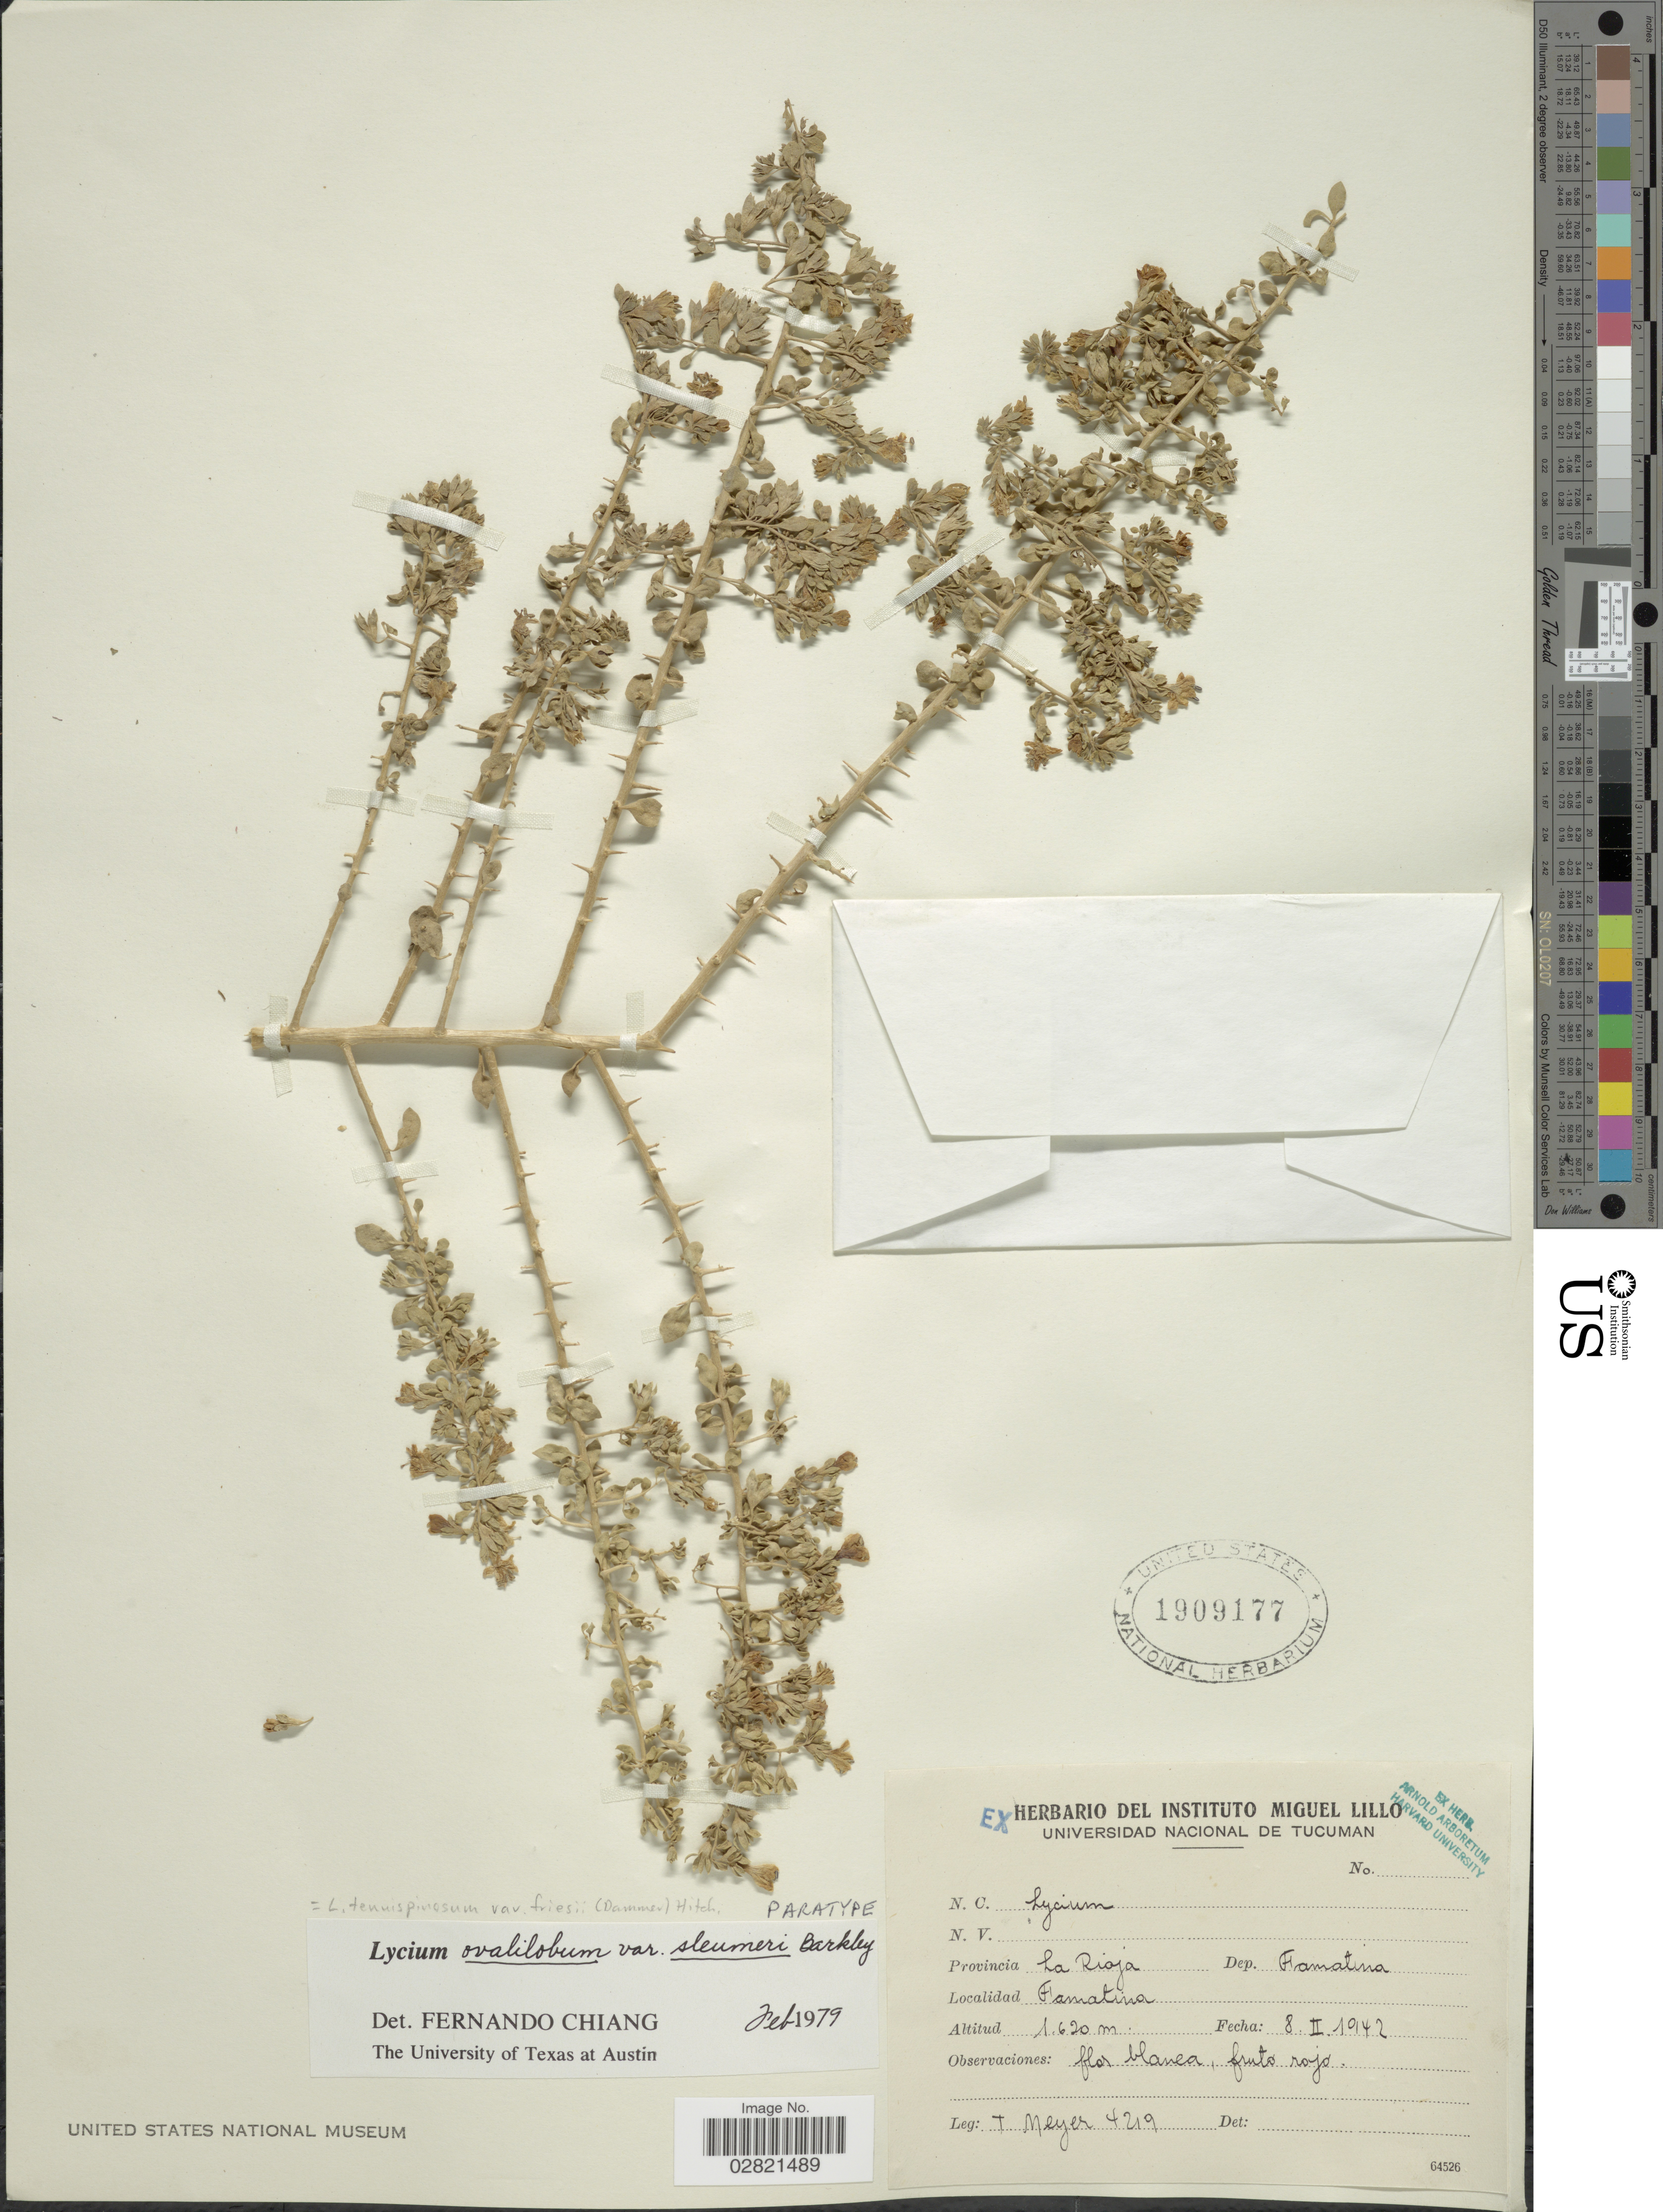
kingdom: Plantae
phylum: Tracheophyta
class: Magnoliopsida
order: Solanales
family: Solanaceae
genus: Lycium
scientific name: Lycium tenuispinosum var. friesii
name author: (Dammer) C.H. Hitchc.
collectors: T. Meyer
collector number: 4219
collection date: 1942-02-08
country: Argentina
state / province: La Rioja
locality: Provincia La Rioja. Dep. Famatina. Famatina.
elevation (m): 1620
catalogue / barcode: US 1909177